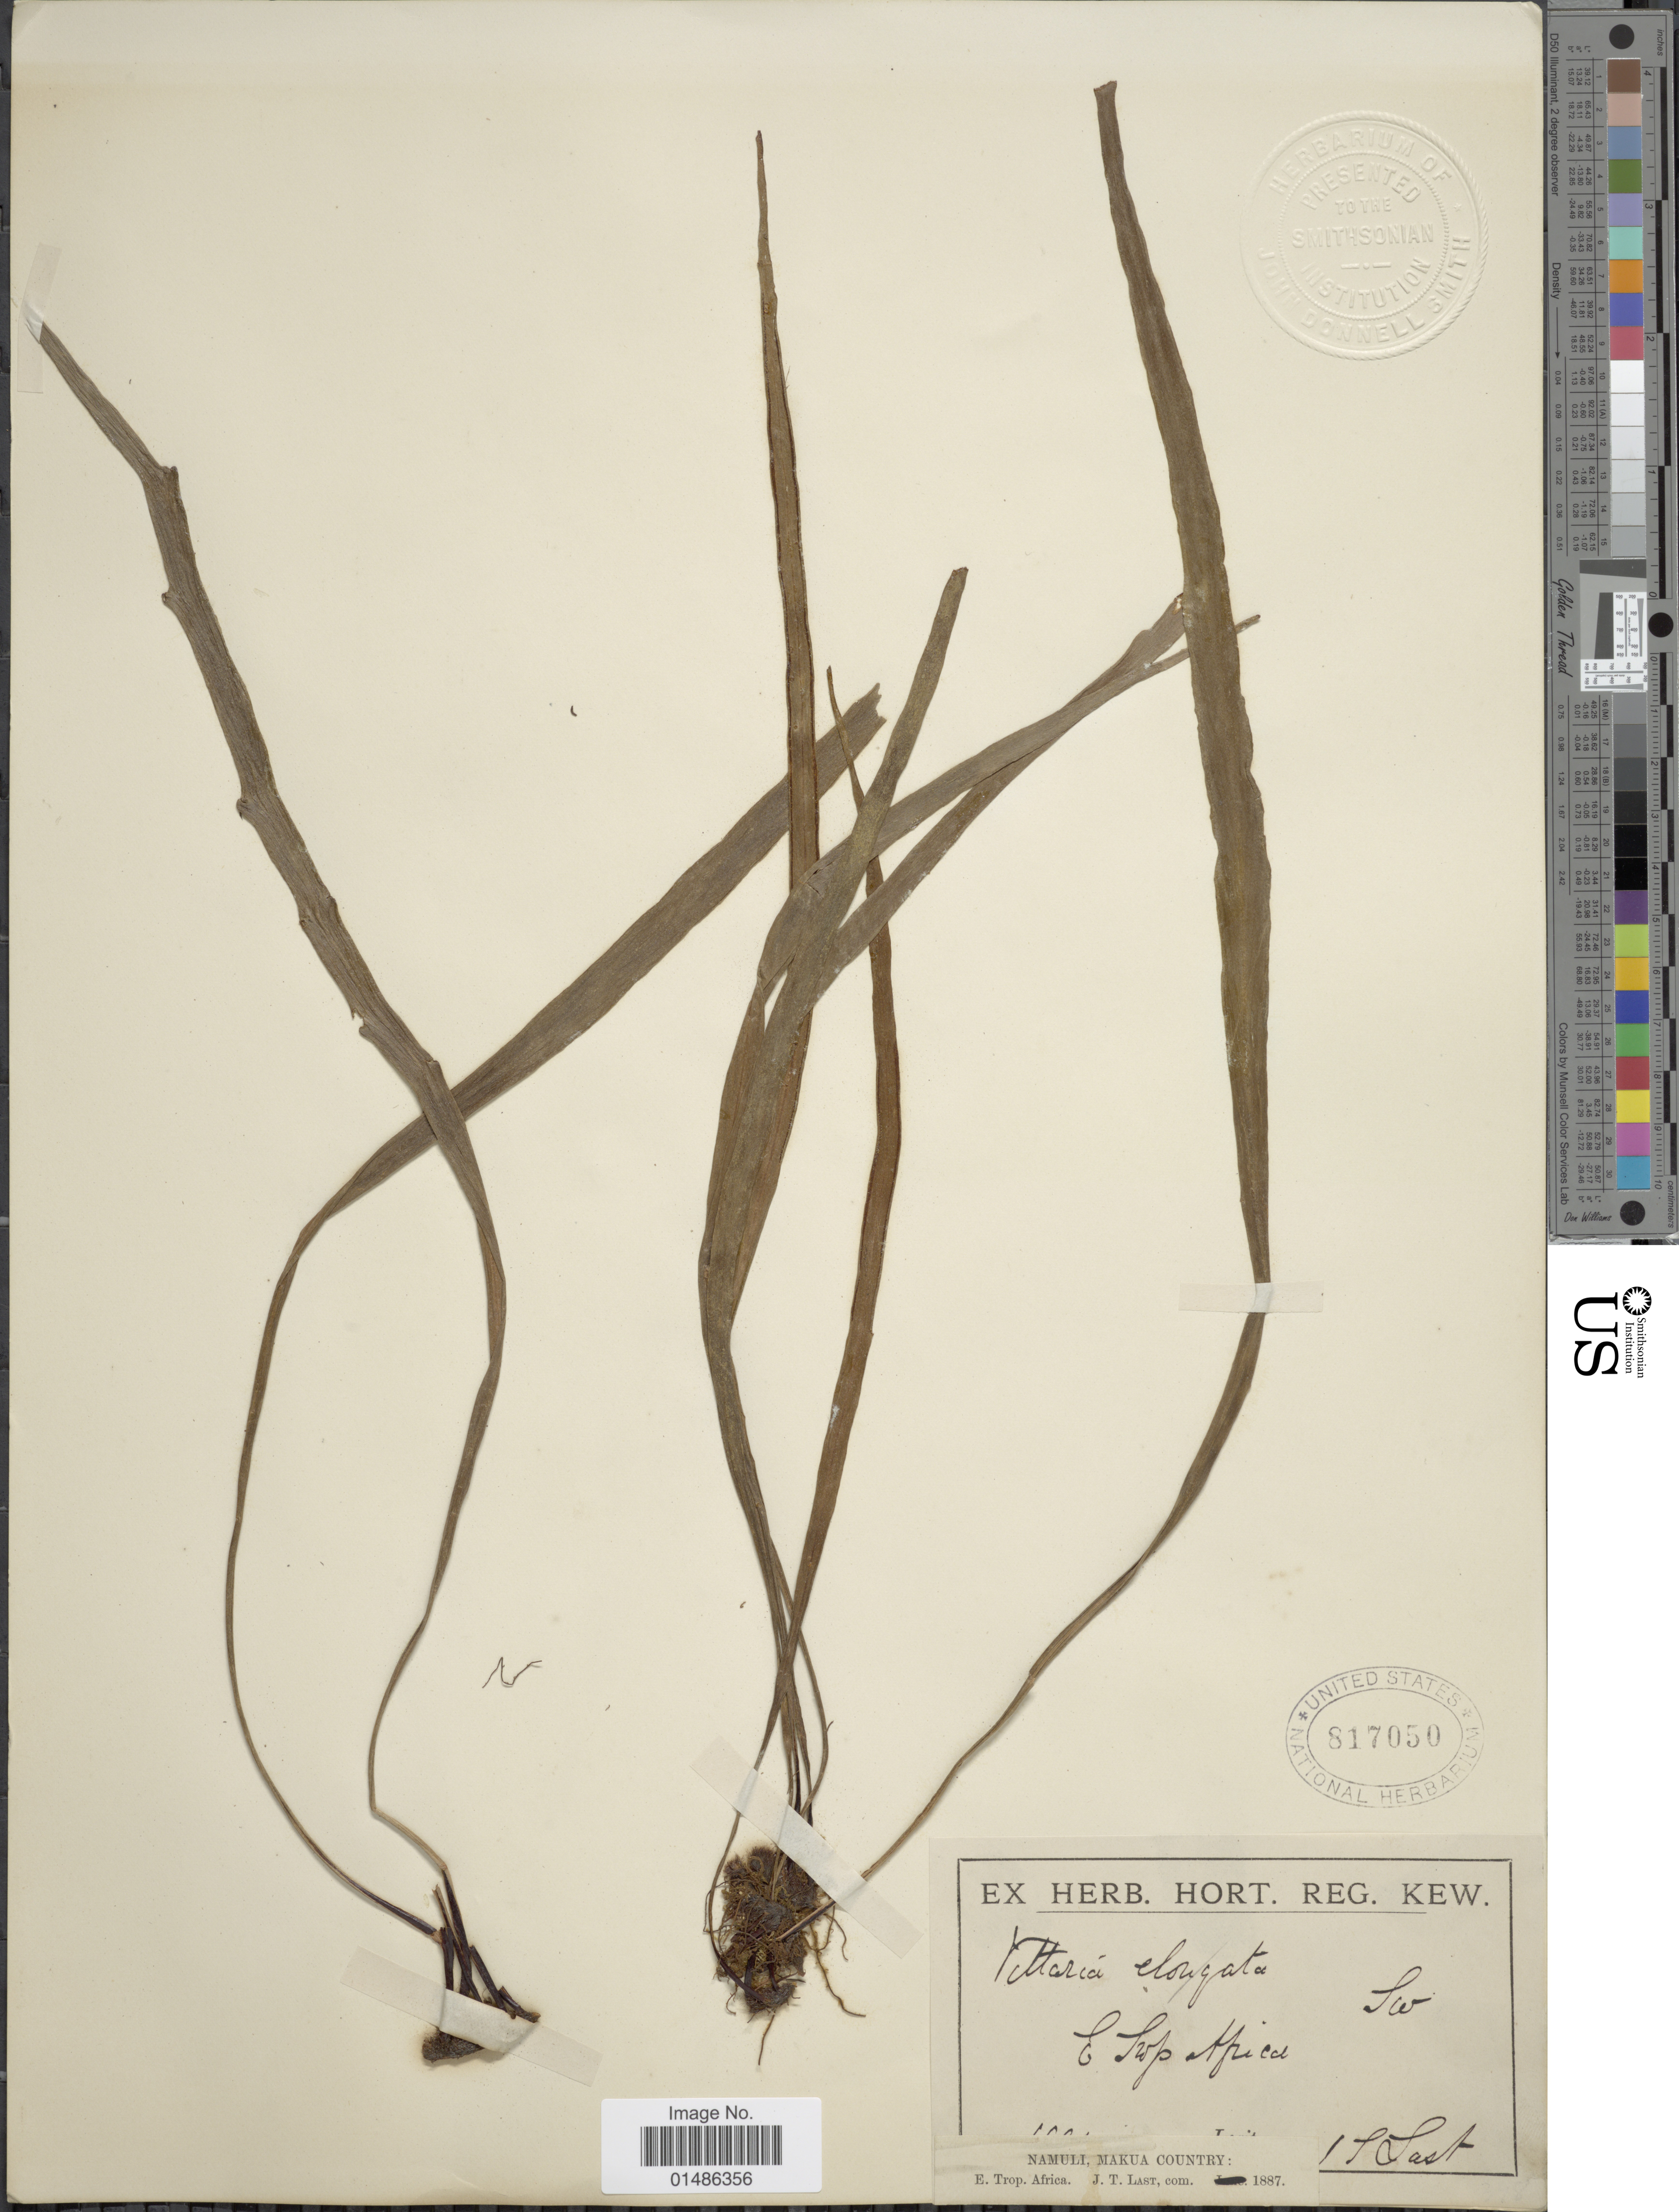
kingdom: Plantae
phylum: Tracheophyta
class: Polypodiopsida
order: Polypodiales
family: Pteridaceae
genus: Haplopteris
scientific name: Haplopteris elongata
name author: (Sw.) Crane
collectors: ex herb. Hort. Reg. Kew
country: Mozambique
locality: E Swp Africa, Namuli, Makua Country: E. Trop. Africa.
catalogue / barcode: US 817050